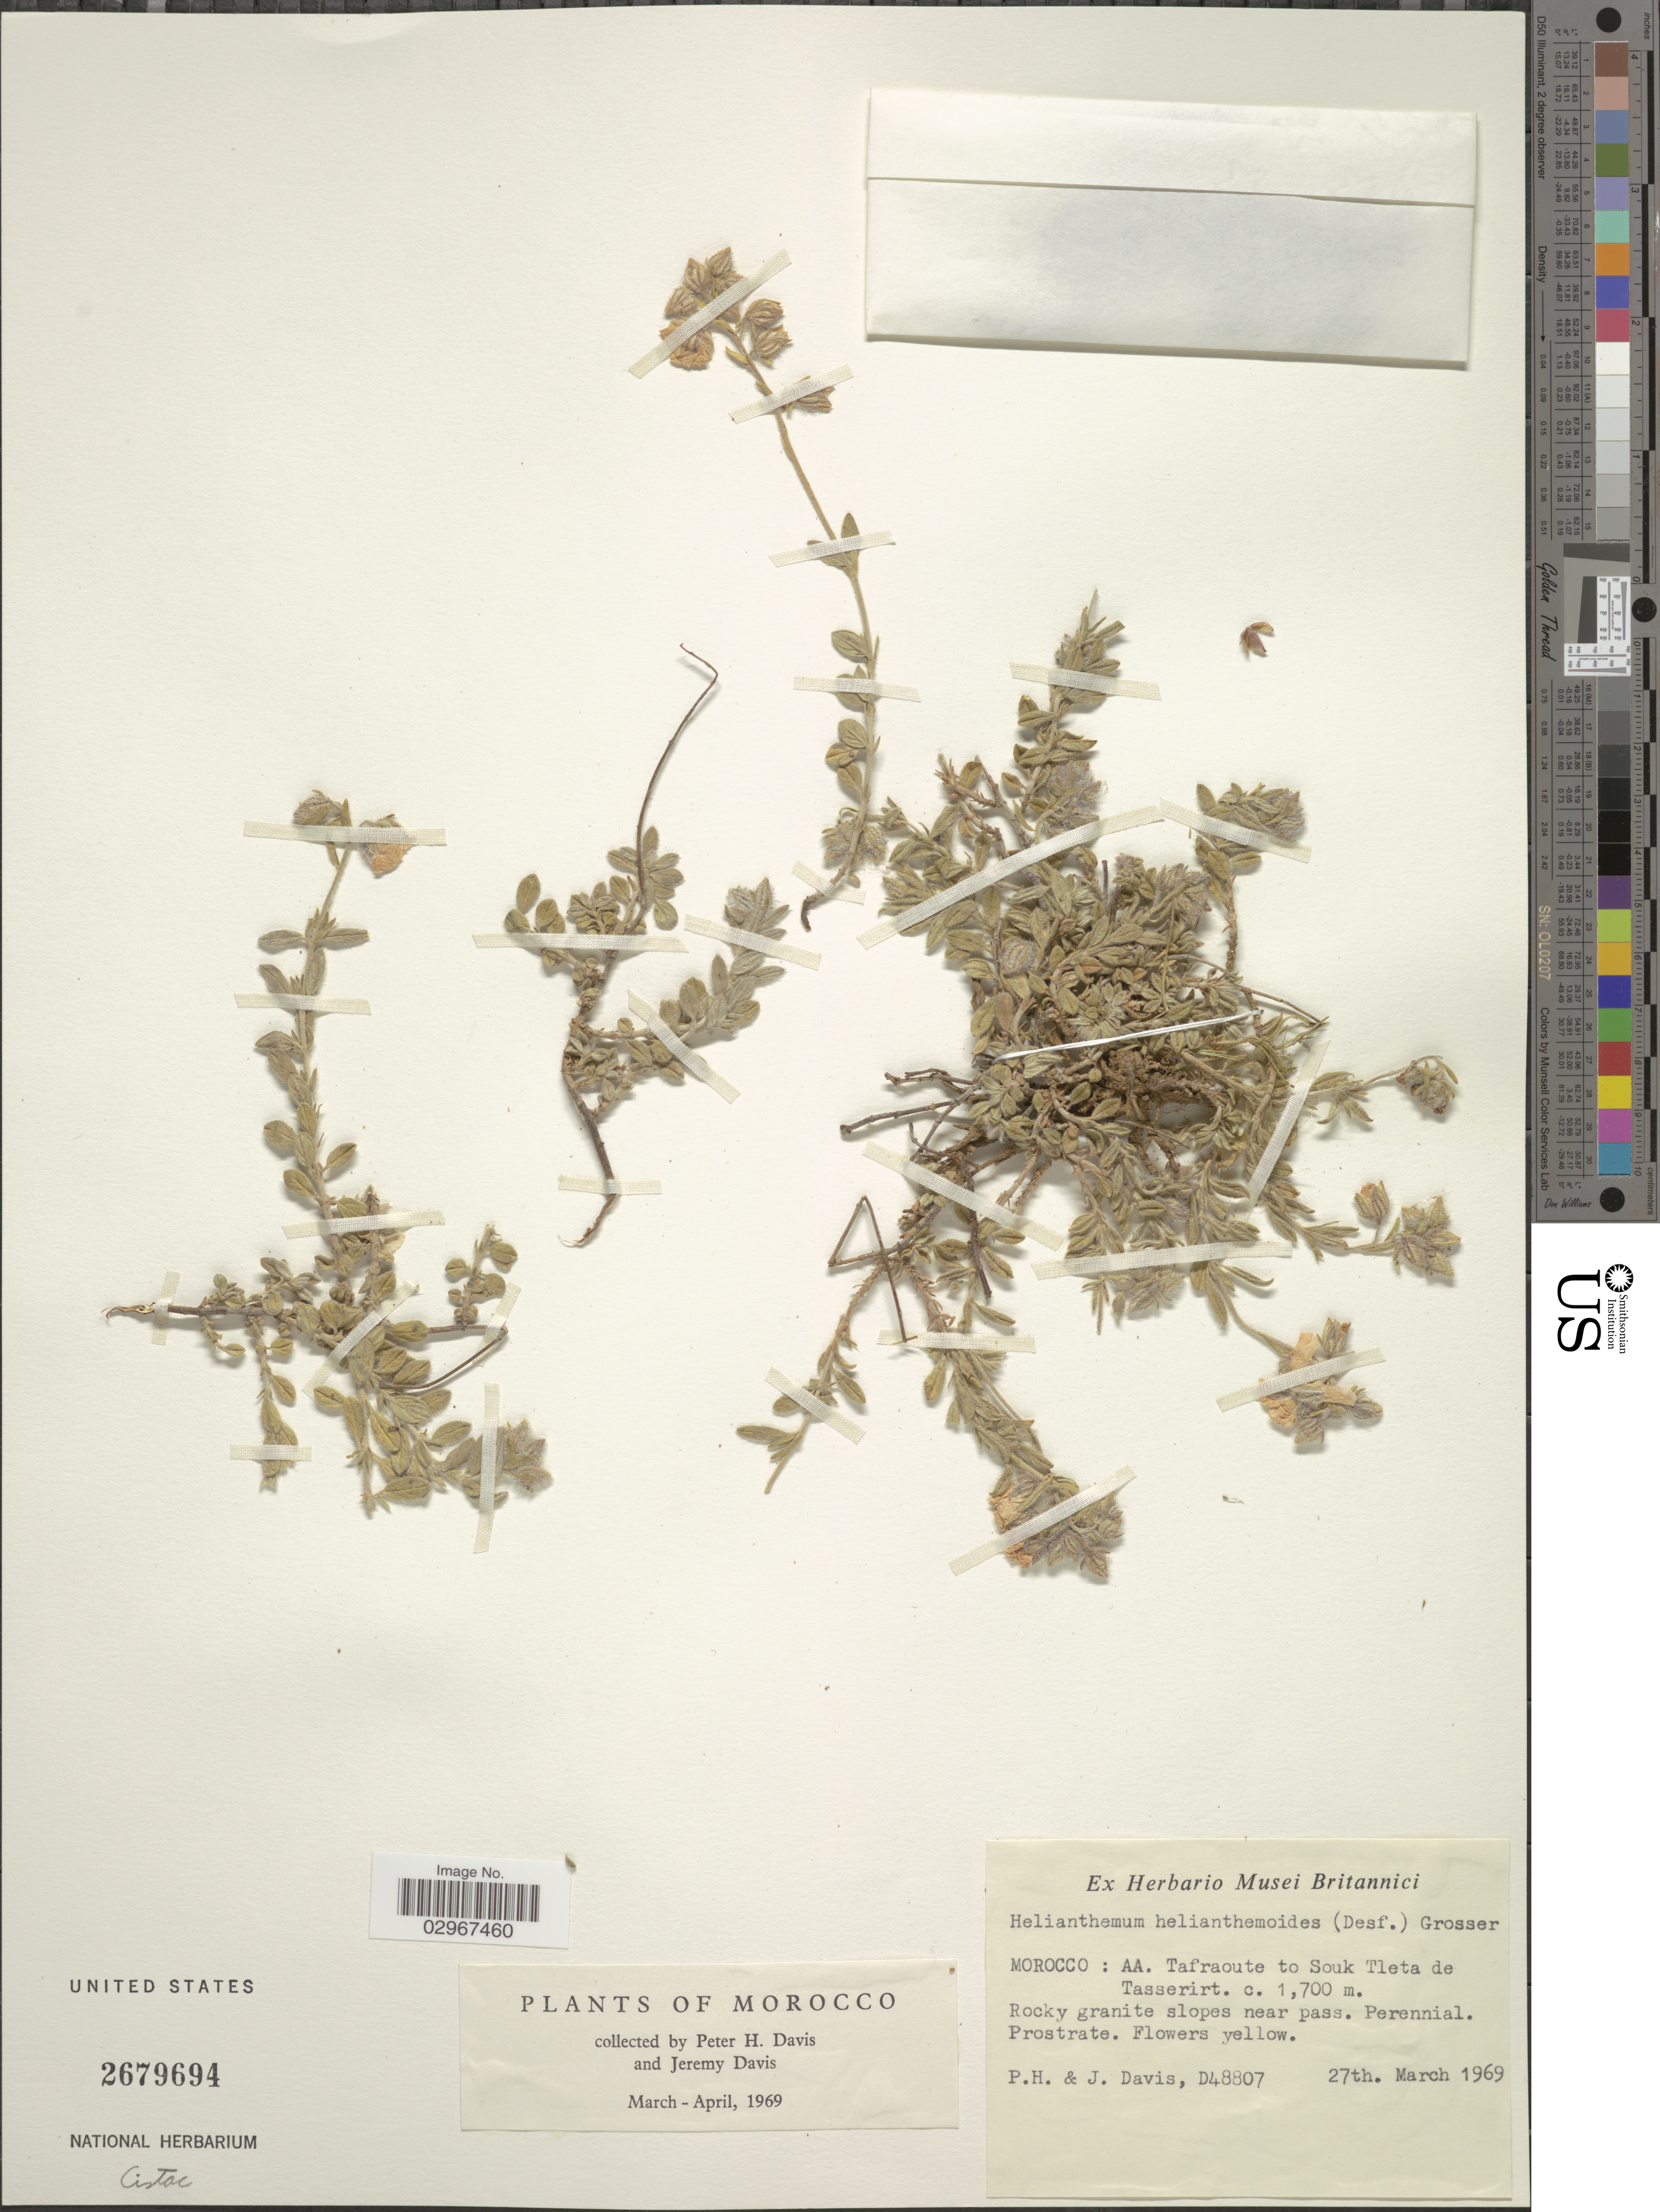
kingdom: Plantae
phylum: Tracheophyta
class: Magnoliopsida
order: Malvales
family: Cistaceae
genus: Helianthemum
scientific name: Helianthemum helianthemoides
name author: (Desf.) Grosser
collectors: P. Davis & J. Davis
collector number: D48807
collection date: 1969-03-27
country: Morocco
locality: AA. Tafraoute to Souk Tleta de Tasserirt.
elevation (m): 1700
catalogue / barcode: US 2679694